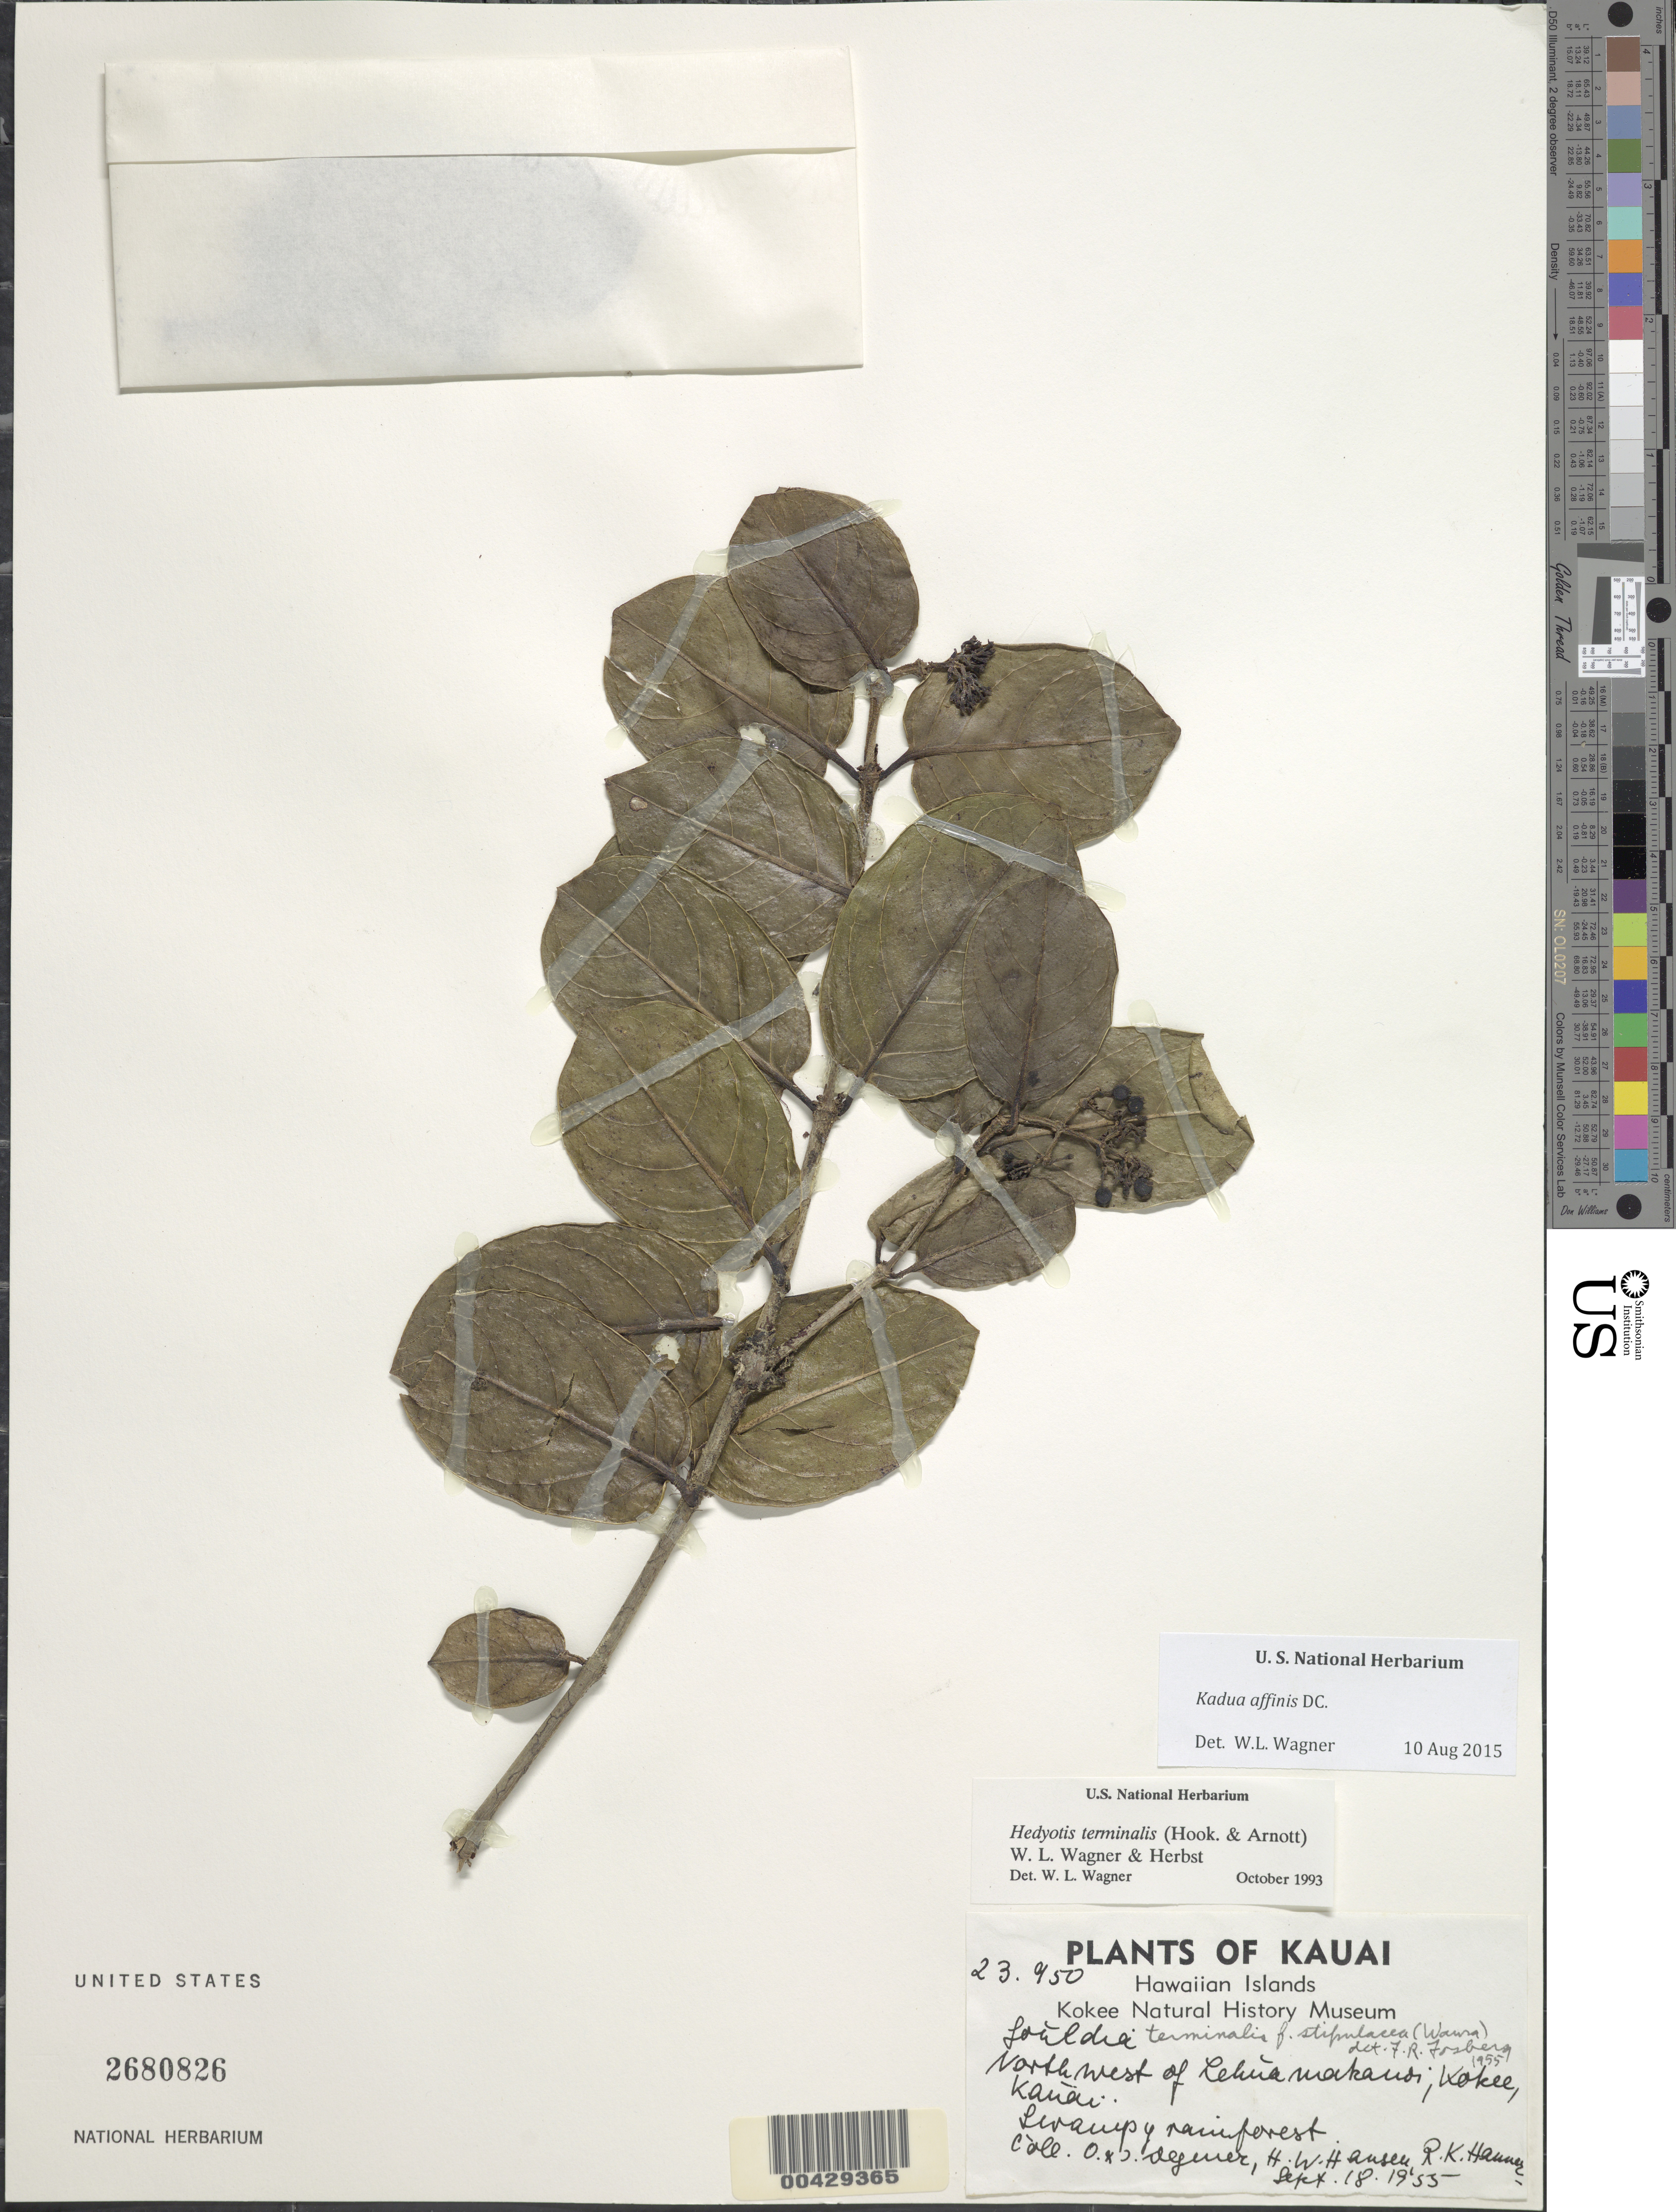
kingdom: Plantae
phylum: Tracheophyta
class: Magnoliopsida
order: Gentianales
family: Rubiaceae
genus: Kadua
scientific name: Kadua affinis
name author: DC.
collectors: O. Degener, H. Hansen & R. Hanner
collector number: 23950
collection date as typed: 18 Sep 1955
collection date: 1955-09-18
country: United States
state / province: Hawaii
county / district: Kauai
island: Kaua'i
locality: NW of Lehua makauoi, Kokee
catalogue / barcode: US 2680836